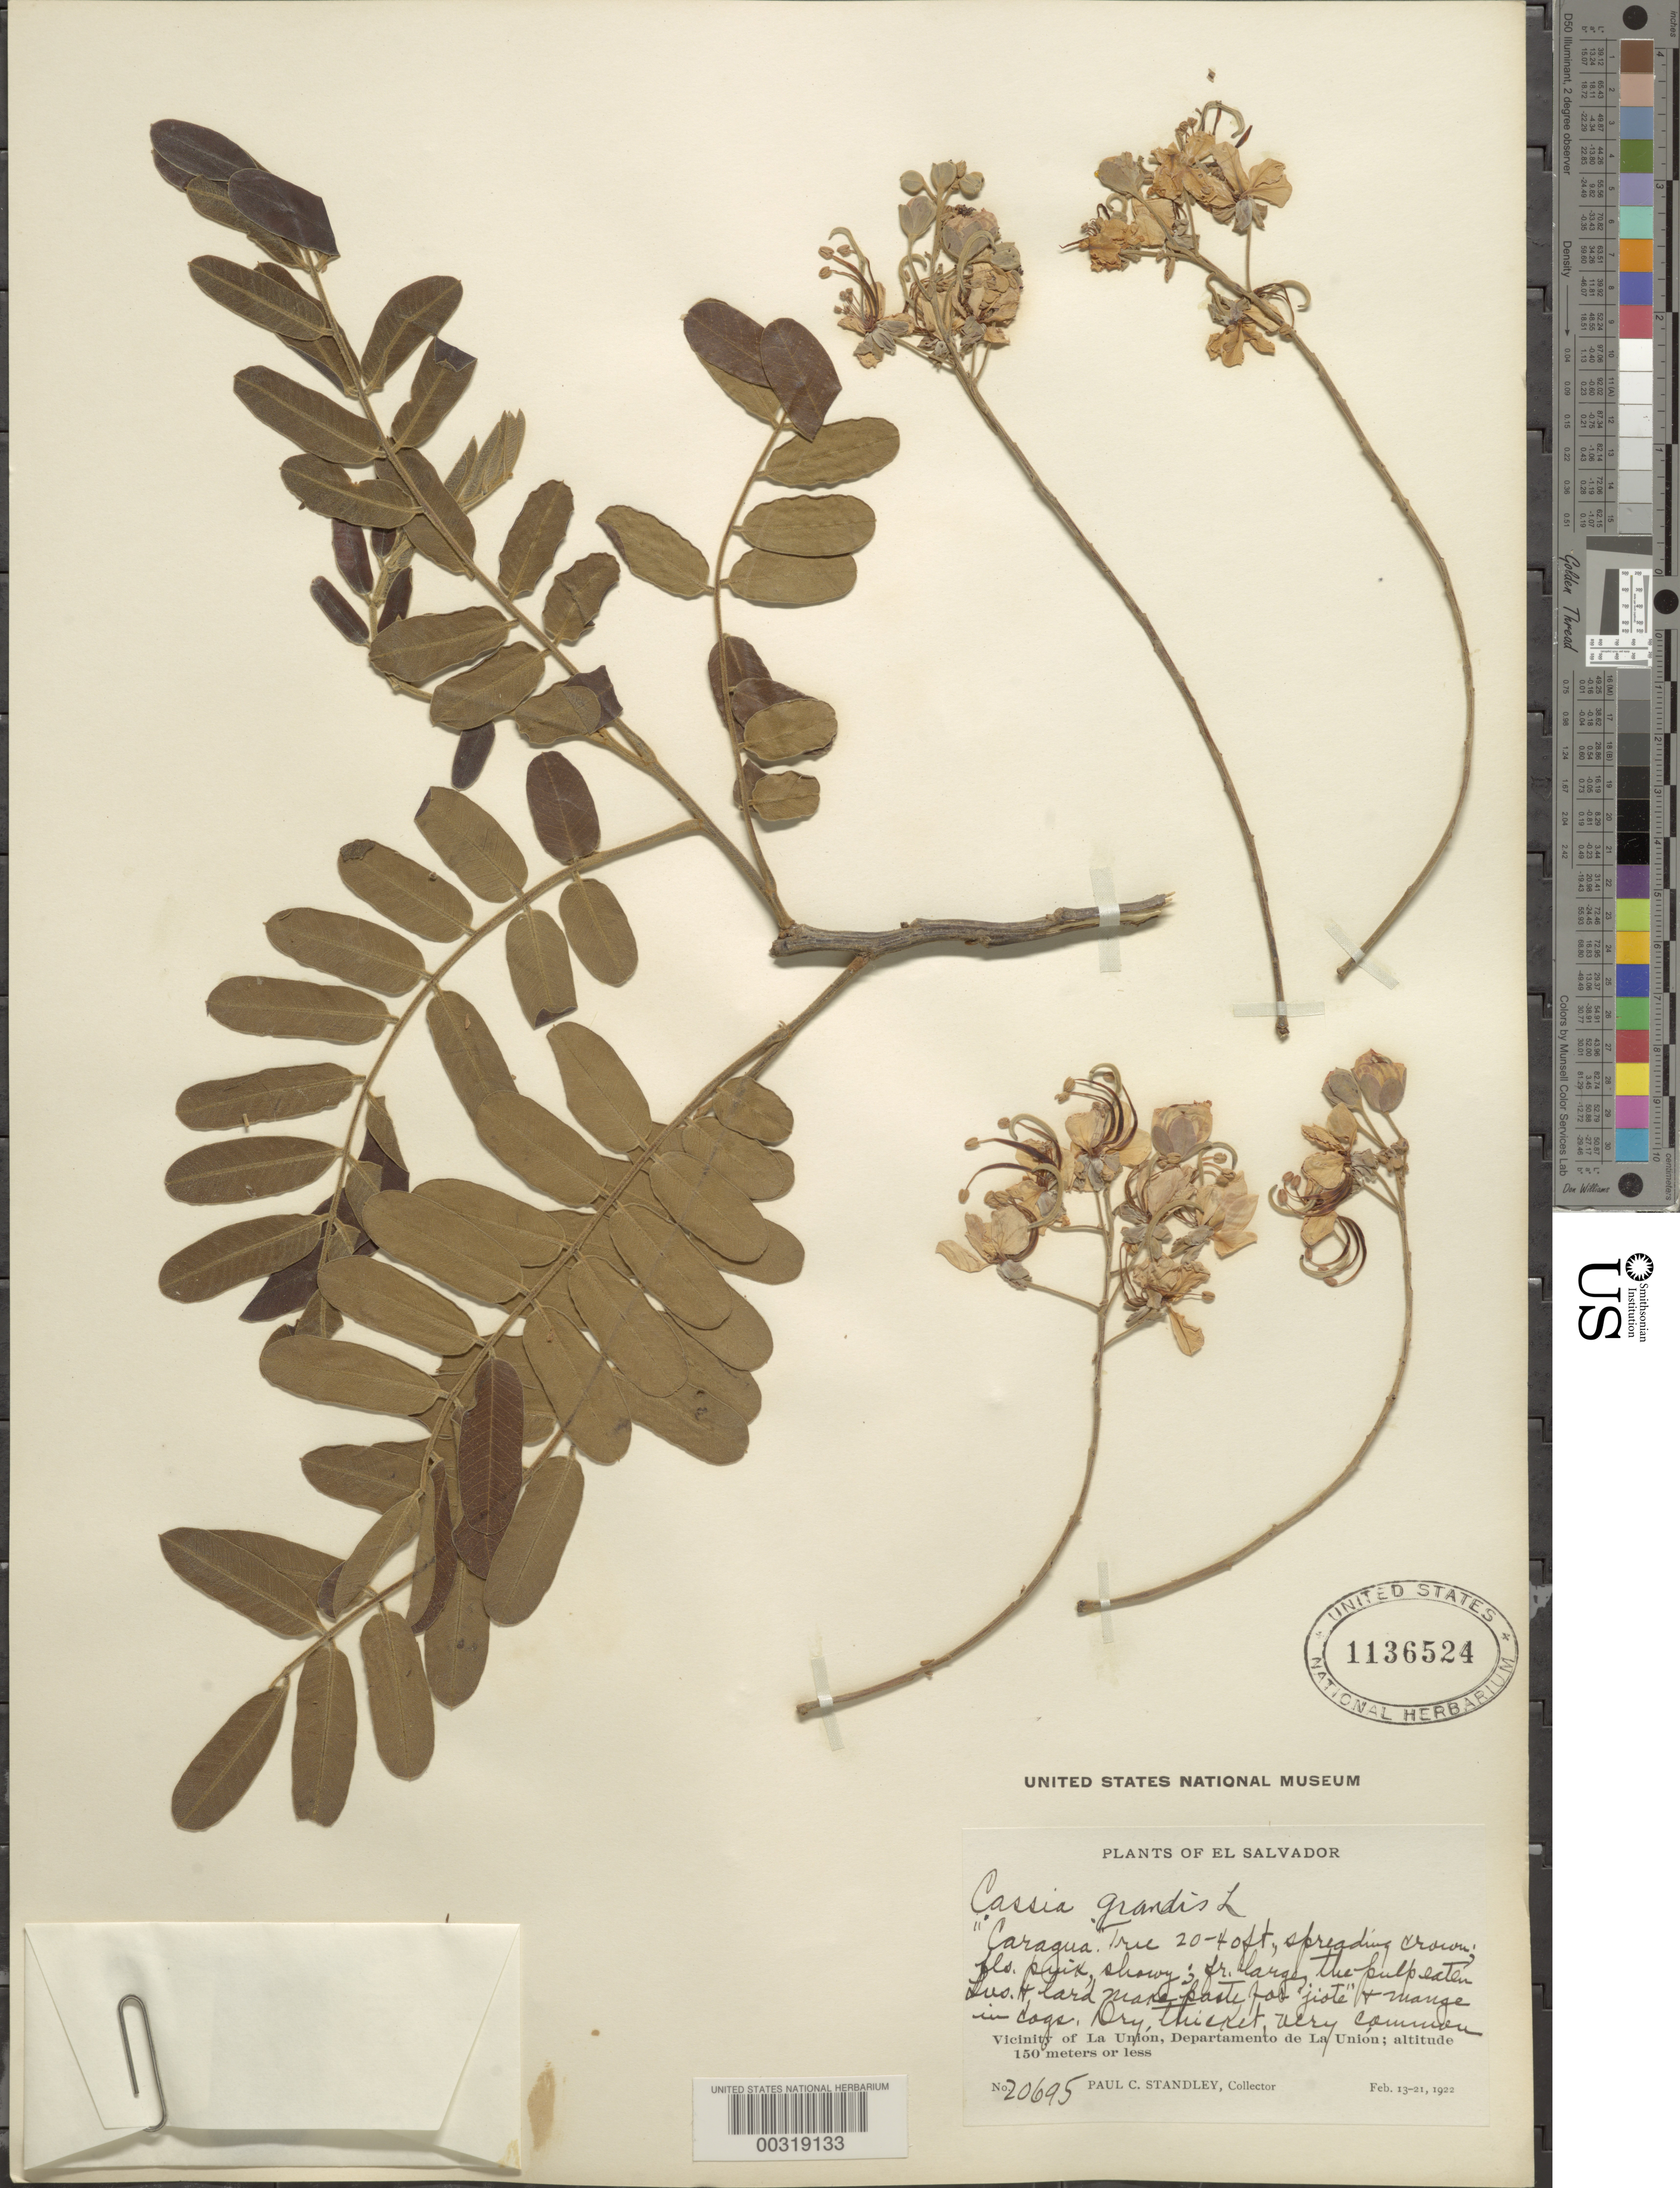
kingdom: Plantae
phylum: Tracheophyta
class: Magnoliopsida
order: Fabales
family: Fabaceae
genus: Cassia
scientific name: Cassia grandis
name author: L. f.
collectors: P. C. Standley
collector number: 20695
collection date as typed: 13 Feb 1922 to 21 Feb 1922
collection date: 1922-02-13/1922-02-21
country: El Salvador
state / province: La Unión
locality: Vicinity of La Union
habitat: Dry, thicket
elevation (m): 150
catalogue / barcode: US 1136524